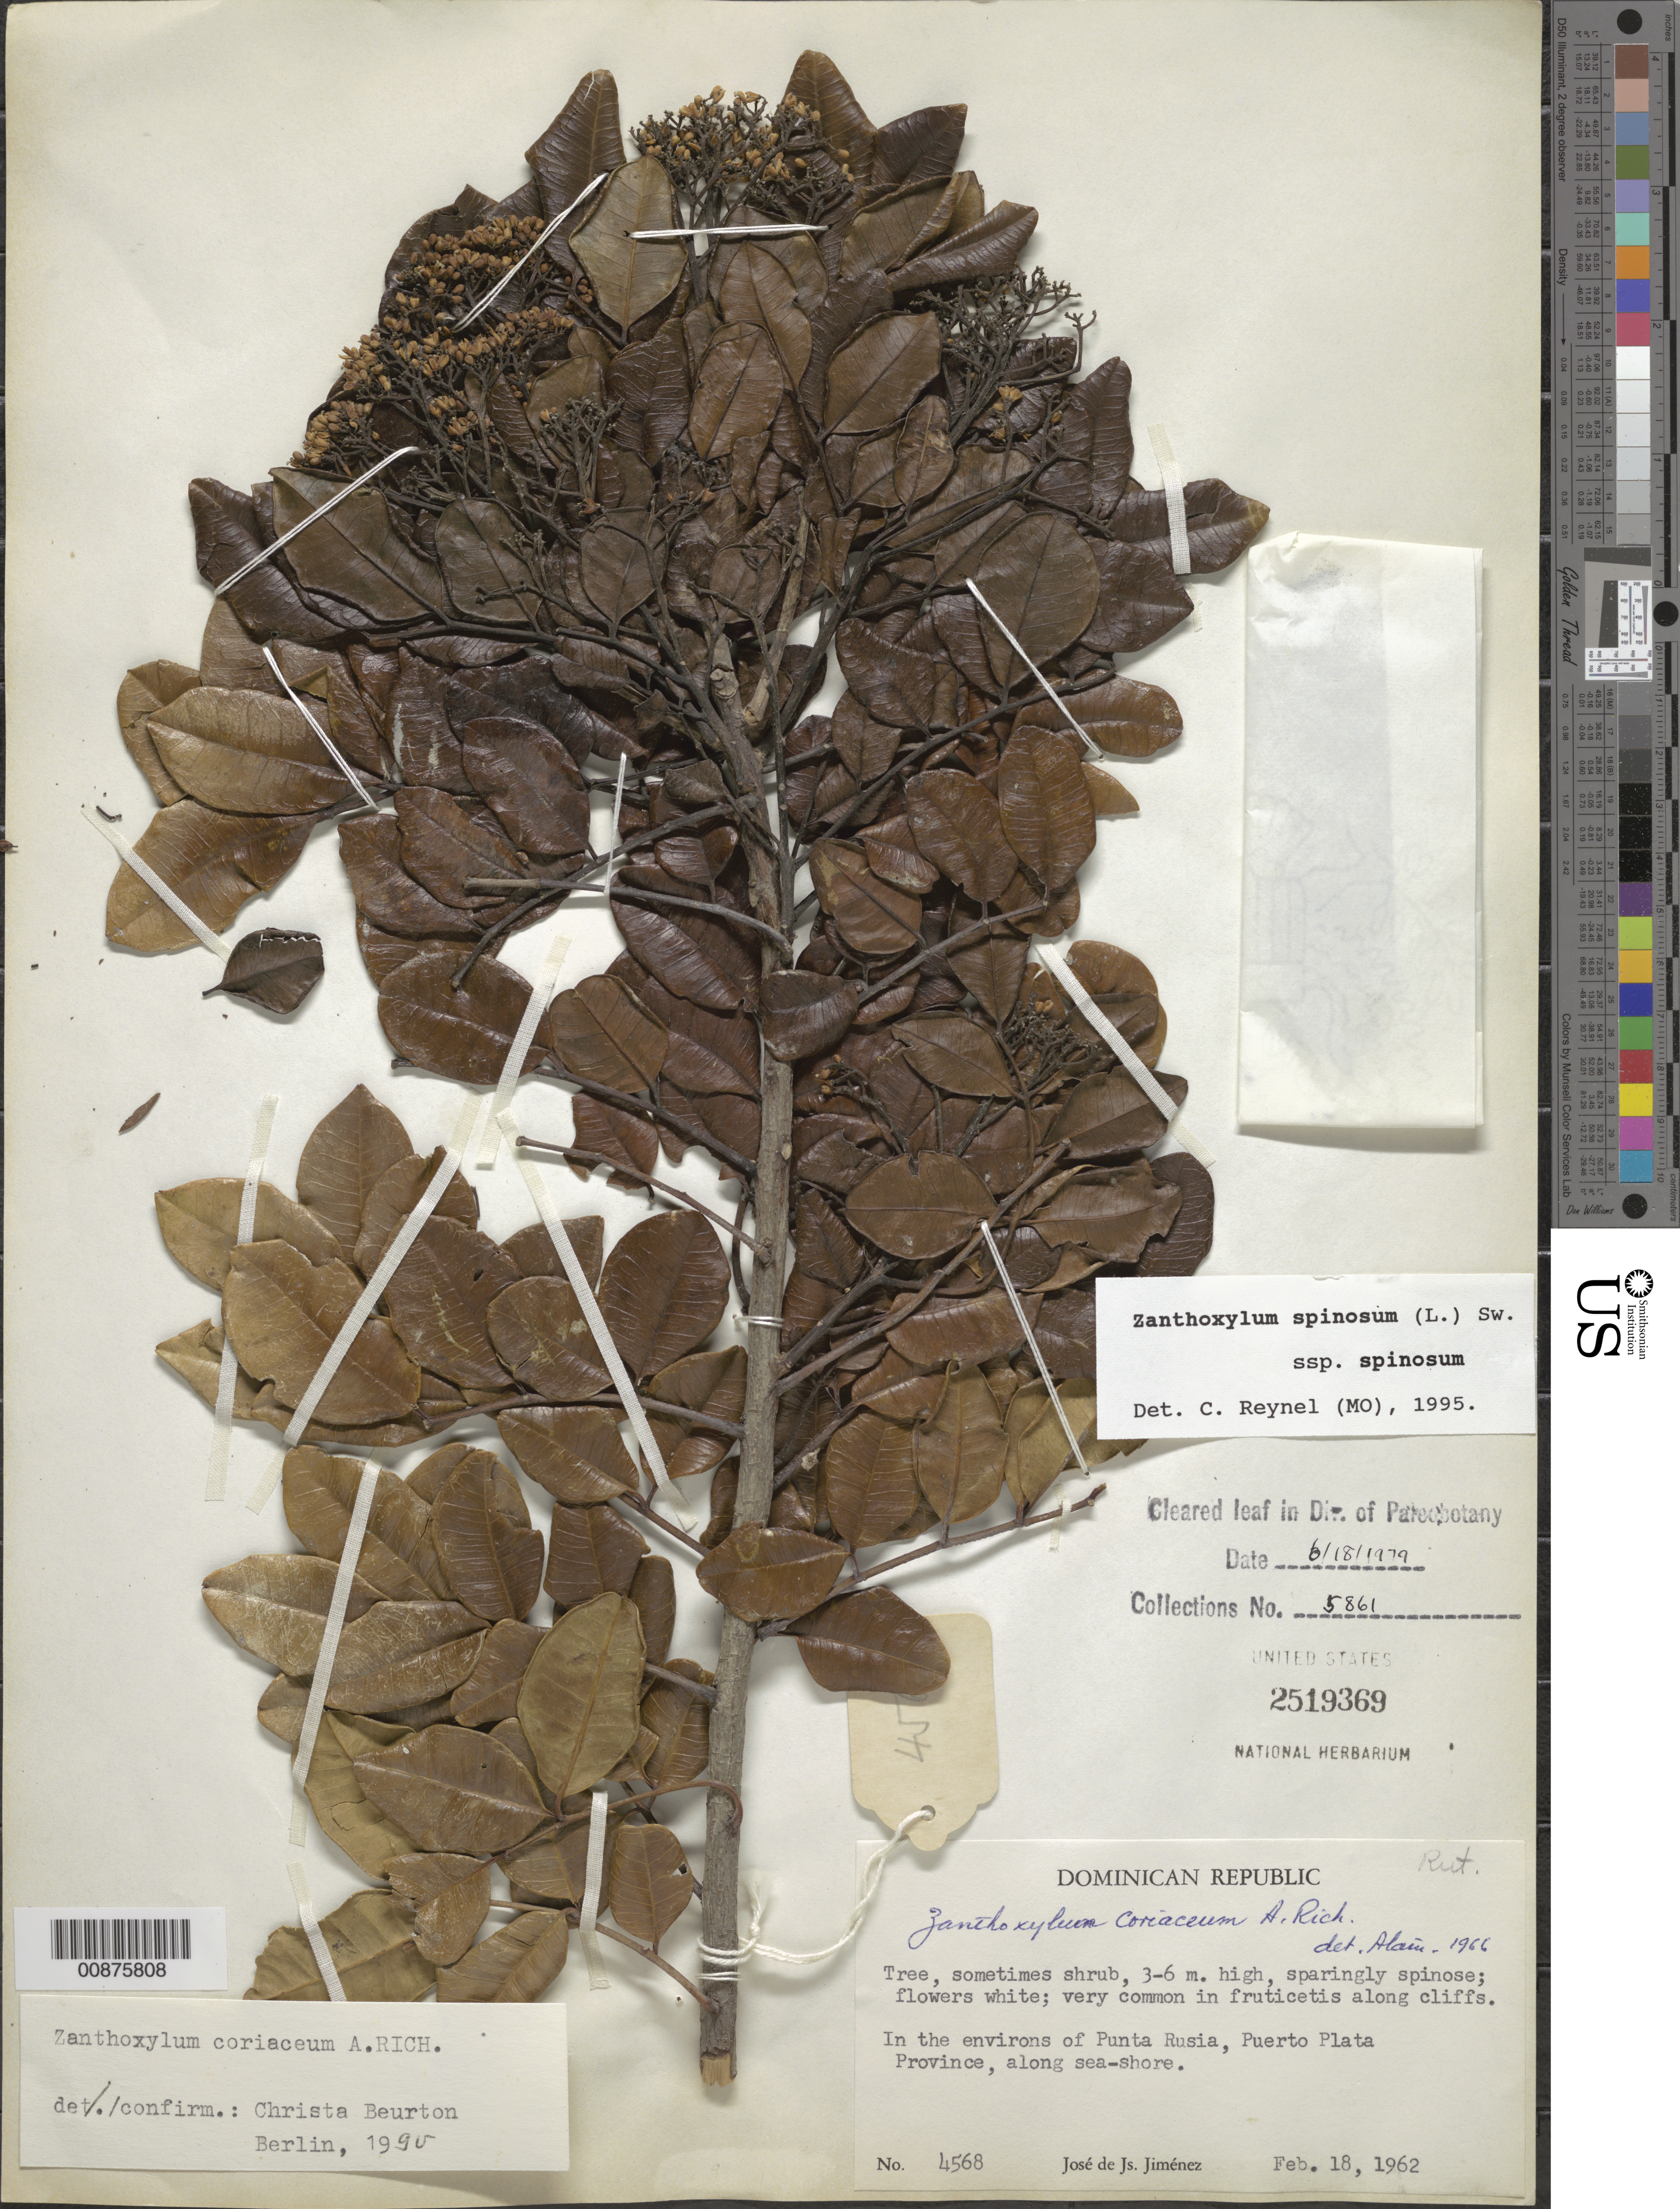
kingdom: Plantae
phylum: Tracheophyta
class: Magnoliopsida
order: Sapindales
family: Rutaceae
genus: Zanthoxylum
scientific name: Zanthoxylum spinosum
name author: (L.) Sw.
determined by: Reynel, Carlos A., (MO), Missouri Botanical Garden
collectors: J. J. Jiménez Almonte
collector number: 4568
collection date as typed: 18 Feb 1962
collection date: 1962-02-18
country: Dominican Republic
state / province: Puerto Plata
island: Hispaniola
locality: In the environs of Punta Rusia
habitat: In fruticetis along cliffs along sea-shore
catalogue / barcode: US 2519369